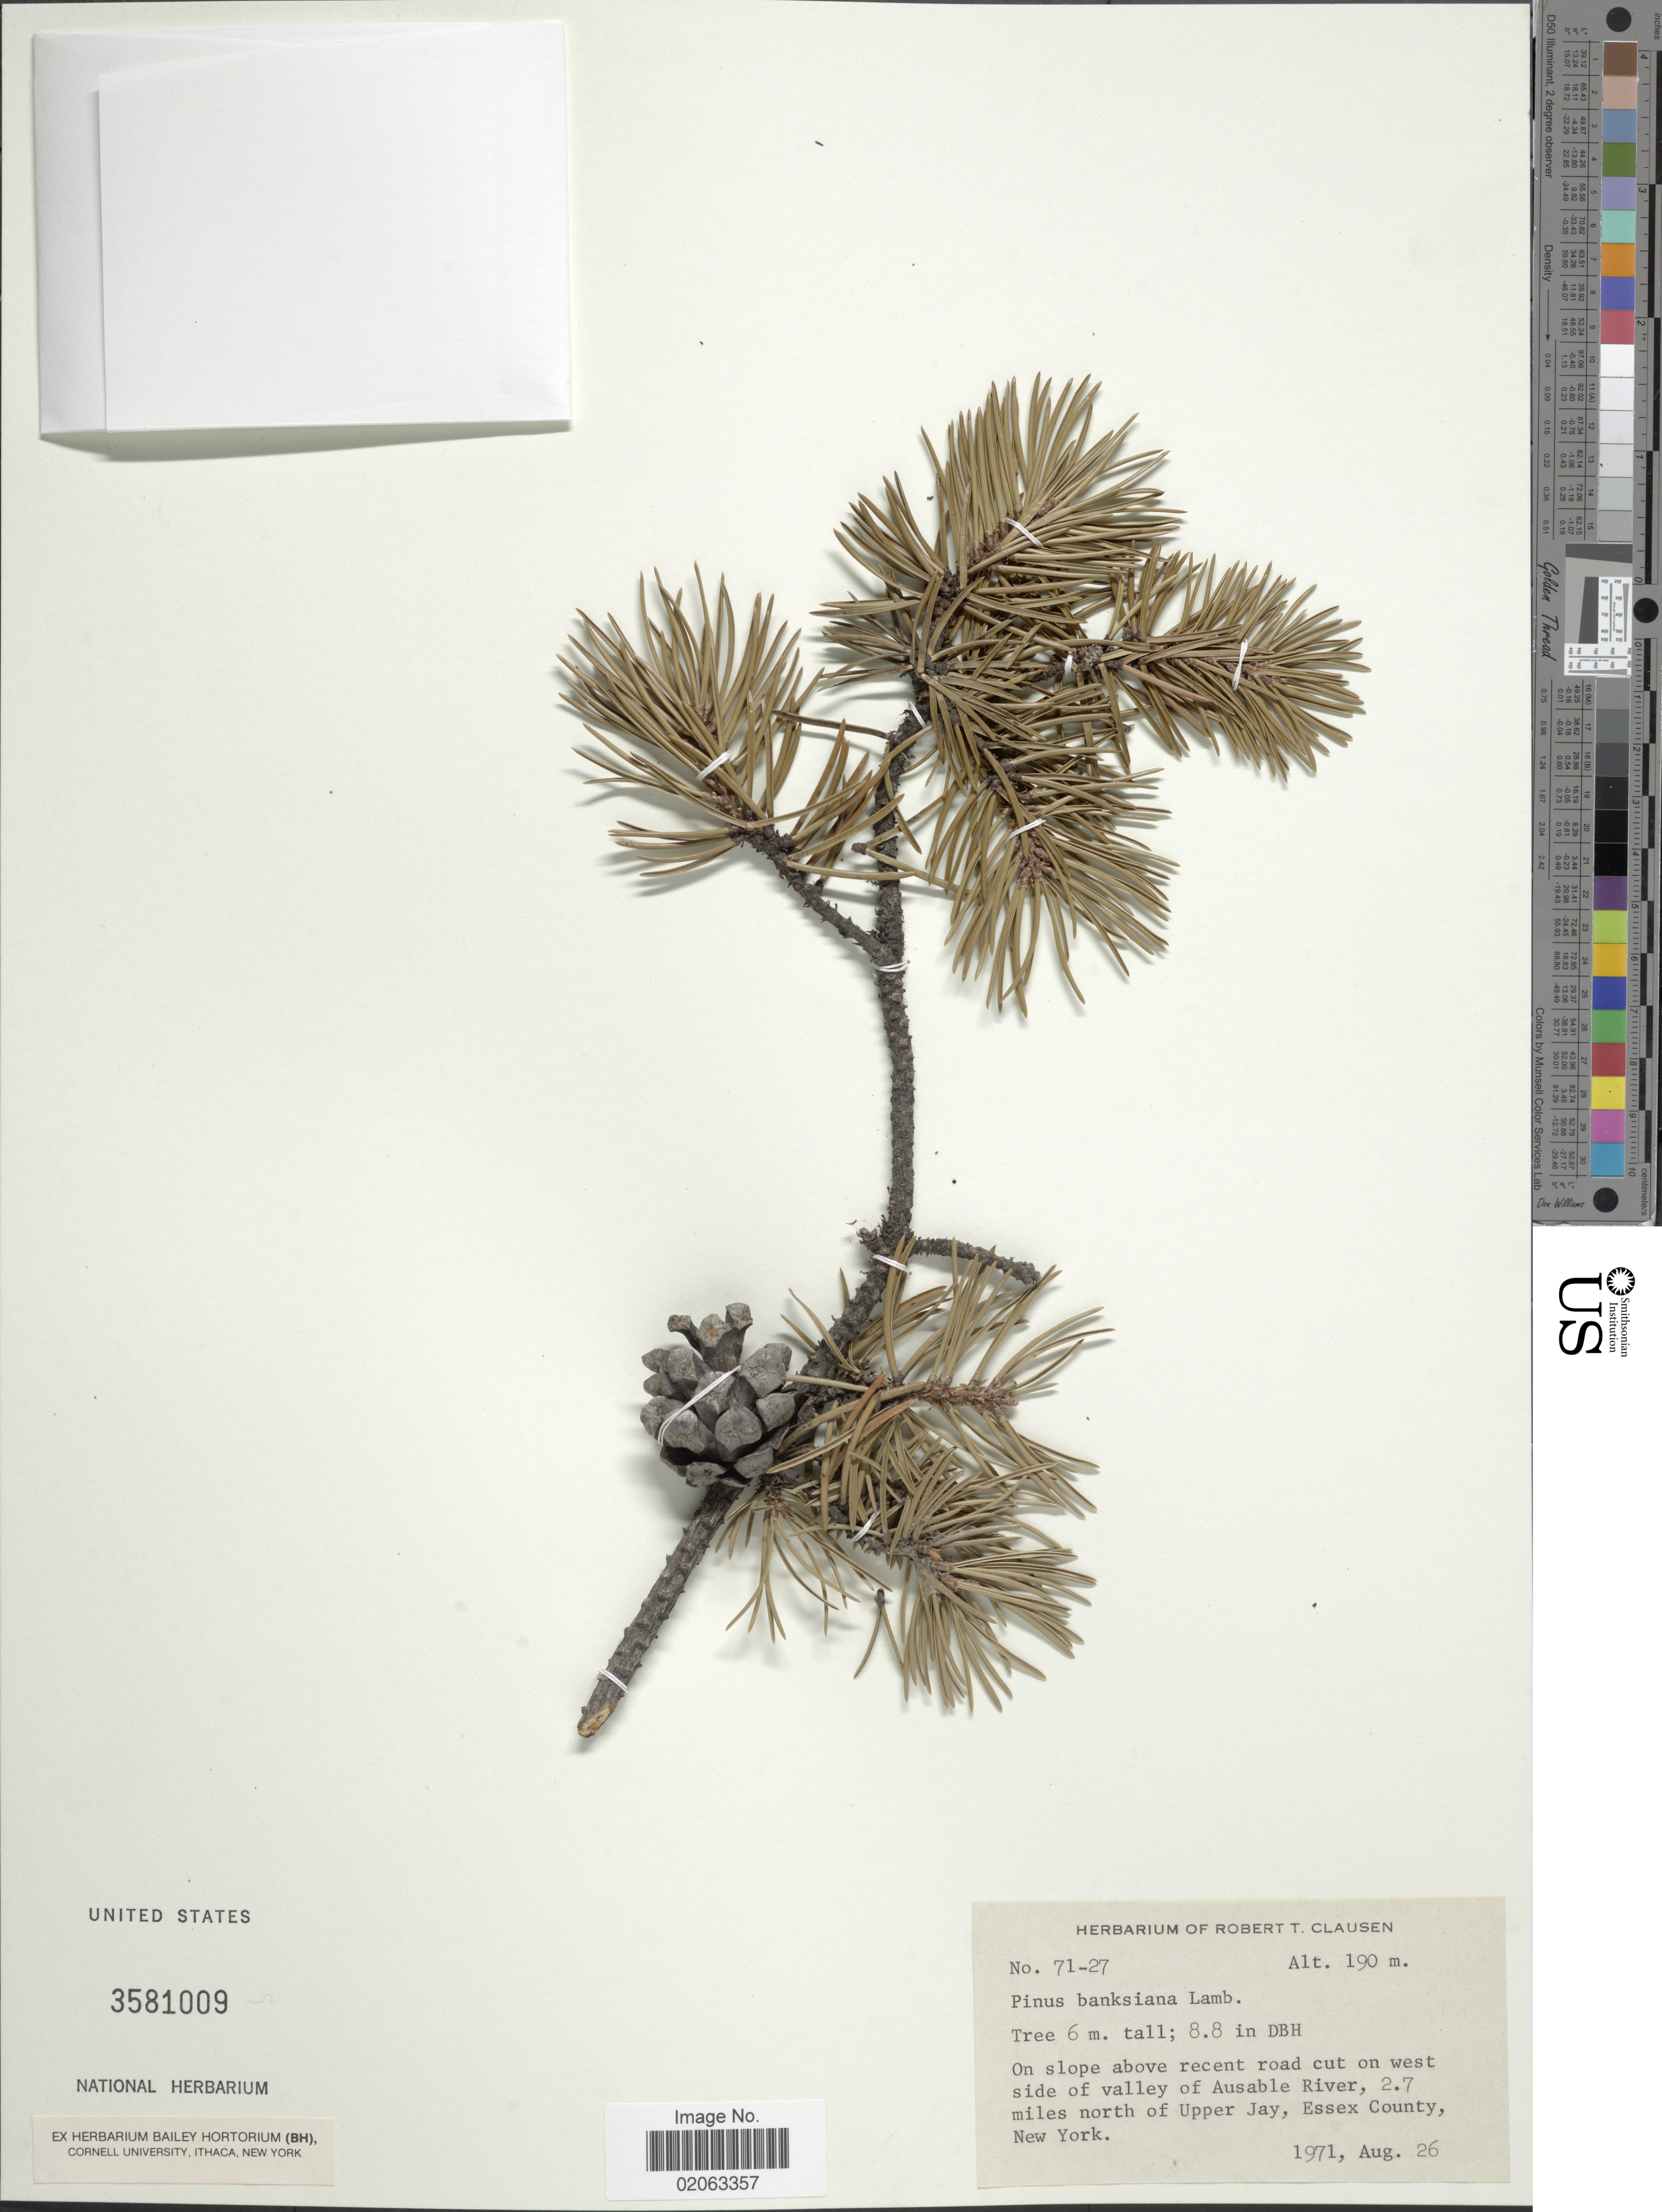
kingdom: Plantae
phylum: Tracheophyta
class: Pinopsida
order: Pinales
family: Pinaceae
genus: Pinus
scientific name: Pinus banksiana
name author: Lamb.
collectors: ex herb. Robert T. Clausen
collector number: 71-27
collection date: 1971-08-26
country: United States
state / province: New York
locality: On slope above recent road cut on west side of valley of Upper Jay, Essex County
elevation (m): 190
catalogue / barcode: US 3581009